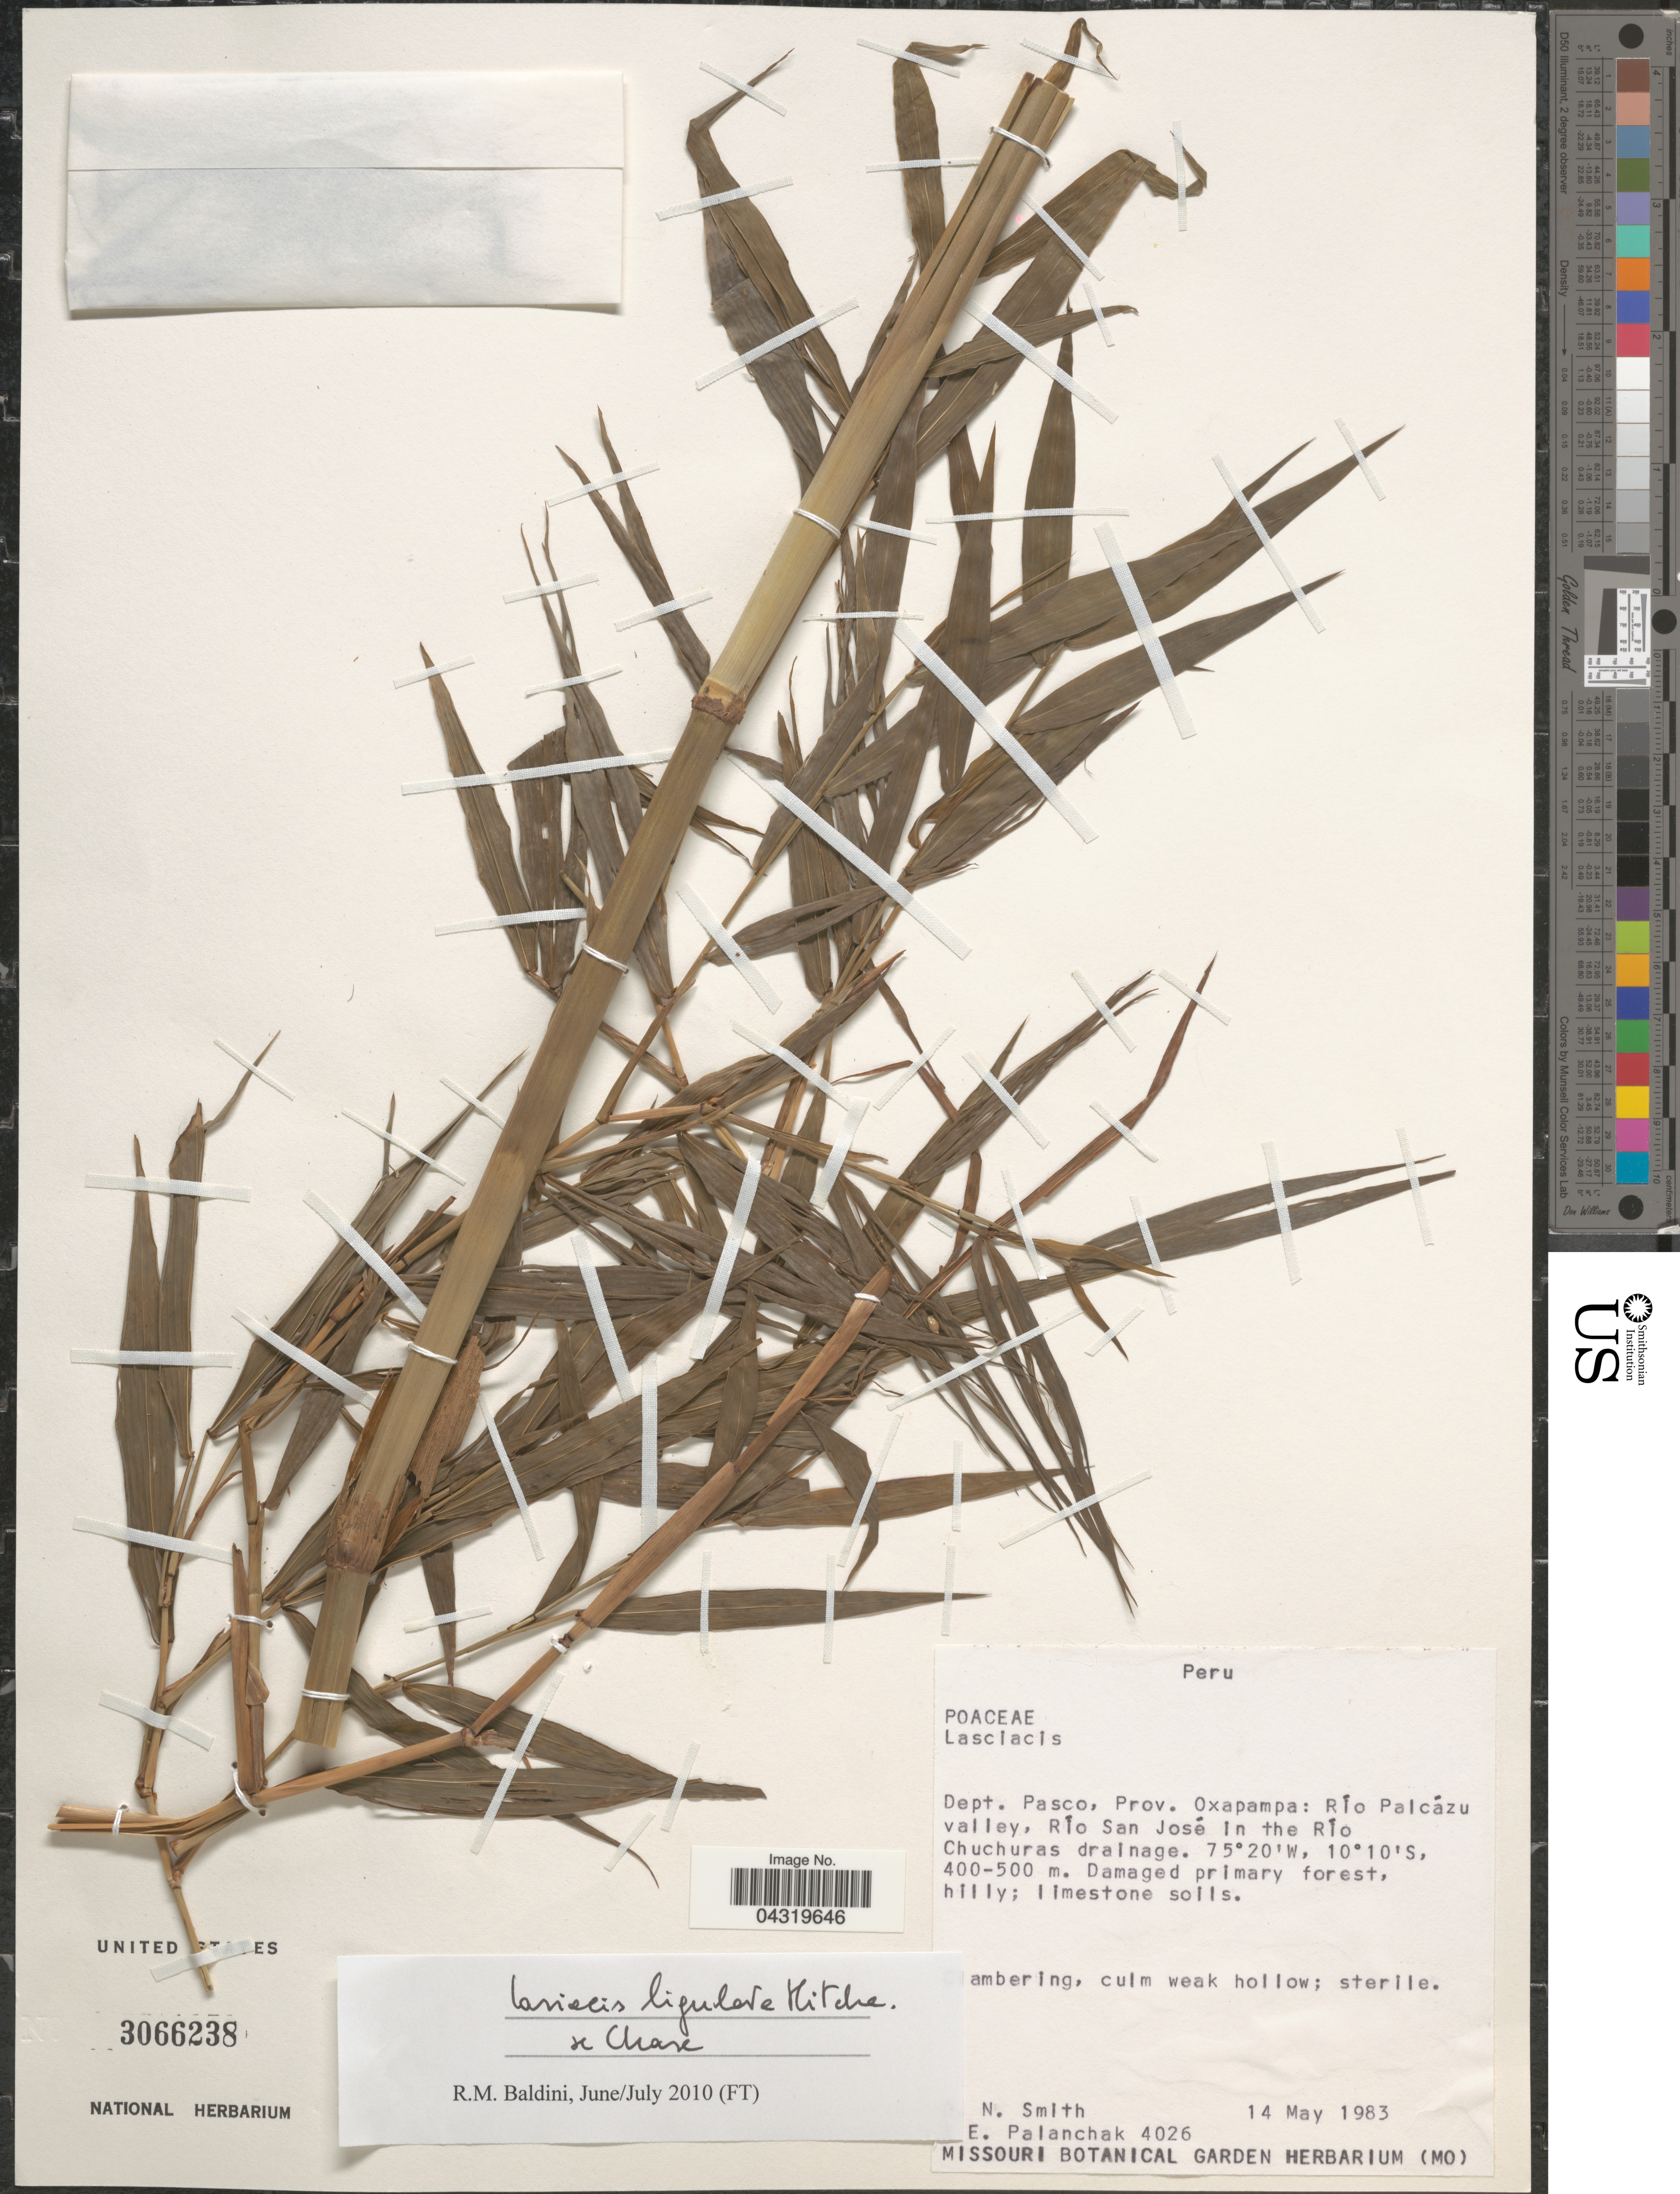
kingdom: Plantae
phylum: Tracheophyta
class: Liliopsida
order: Poales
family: Poaceae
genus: Lasiacis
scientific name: Lasiacis ligulata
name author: Hitchc. & Chase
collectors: N. Smith & E. Palanchak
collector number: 4026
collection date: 1983-05-14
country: Peru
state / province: Pasco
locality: Dept. Pasco, Prov. Oxapampa: Río Palcázu valley, Río San José in the Río Chuchuras drainage.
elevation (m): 400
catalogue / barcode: US 3066238